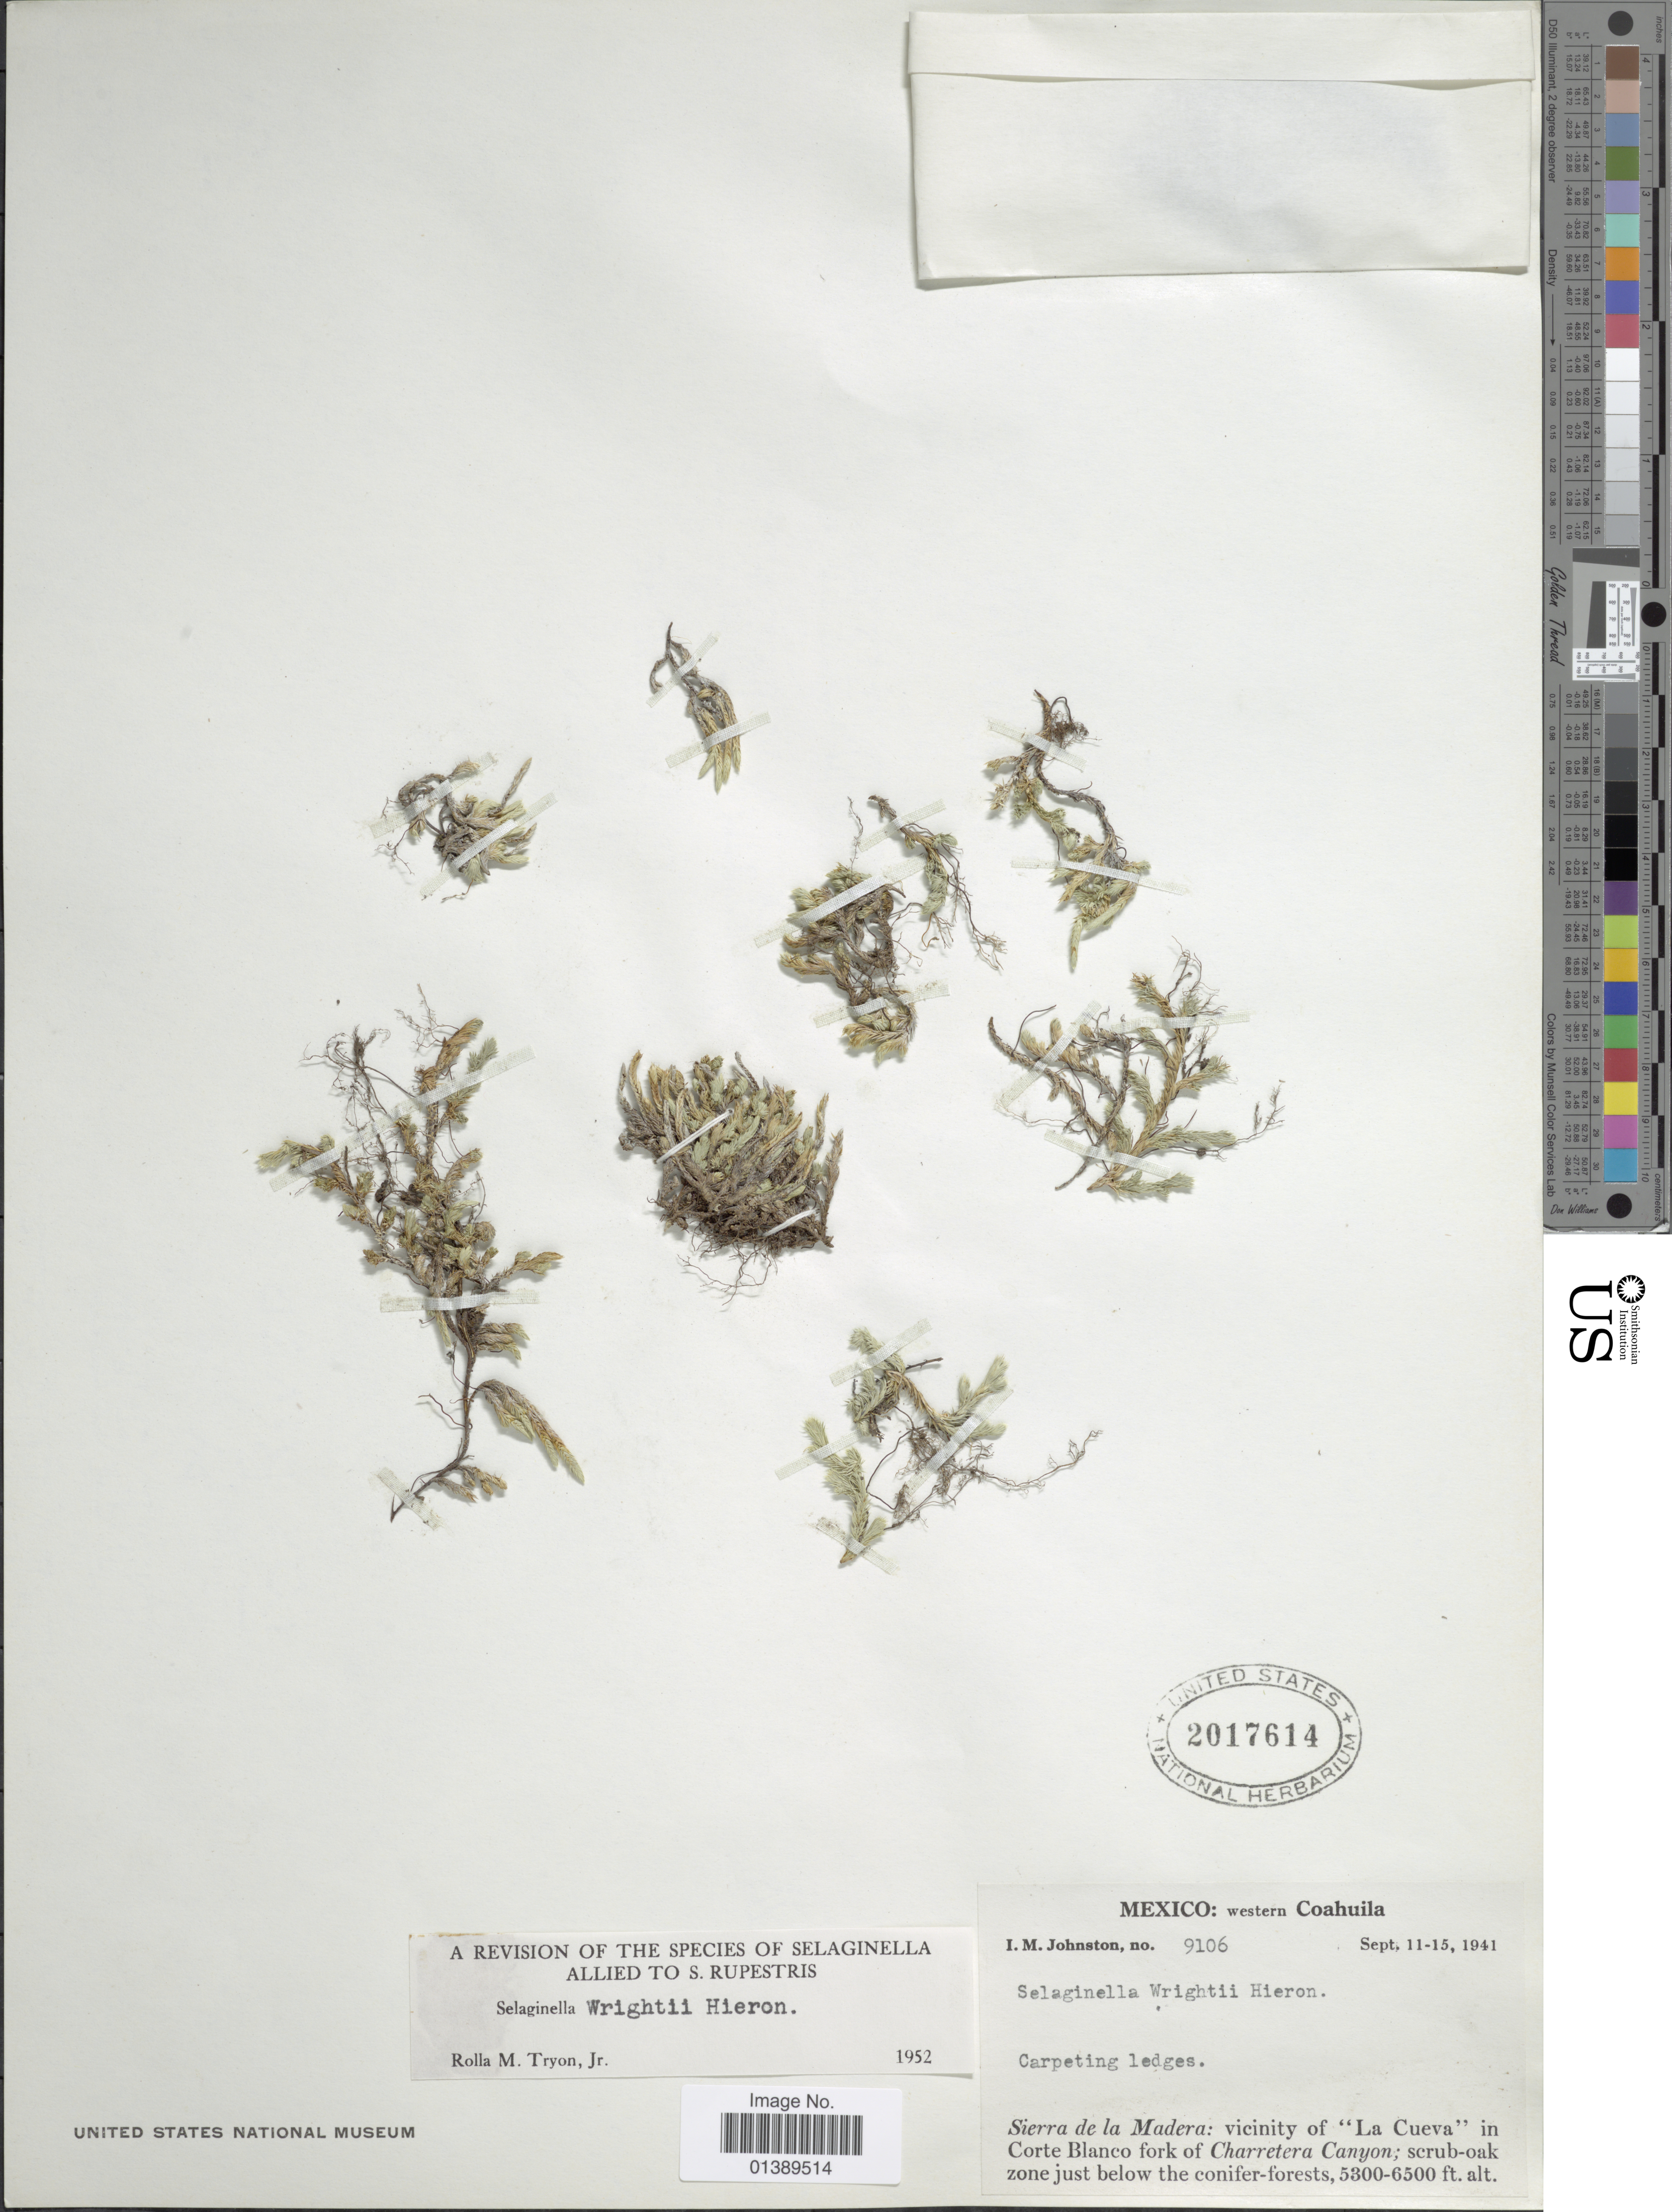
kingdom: Plantae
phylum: Tracheophyta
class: Lycopodiopsida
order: Selaginellales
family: Selaginellaceae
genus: Selaginella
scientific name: Selaginella wightii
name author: Hieron.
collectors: I.M. Johnston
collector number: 9106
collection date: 1941-09-11/1941-09-15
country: Mexico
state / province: Coahuila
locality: Western Coahuila, Sierra de la Madera: vicinity of 'La Cueva' in Corte Blanco fork of Charretera Canyon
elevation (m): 1615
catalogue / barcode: US 2017614